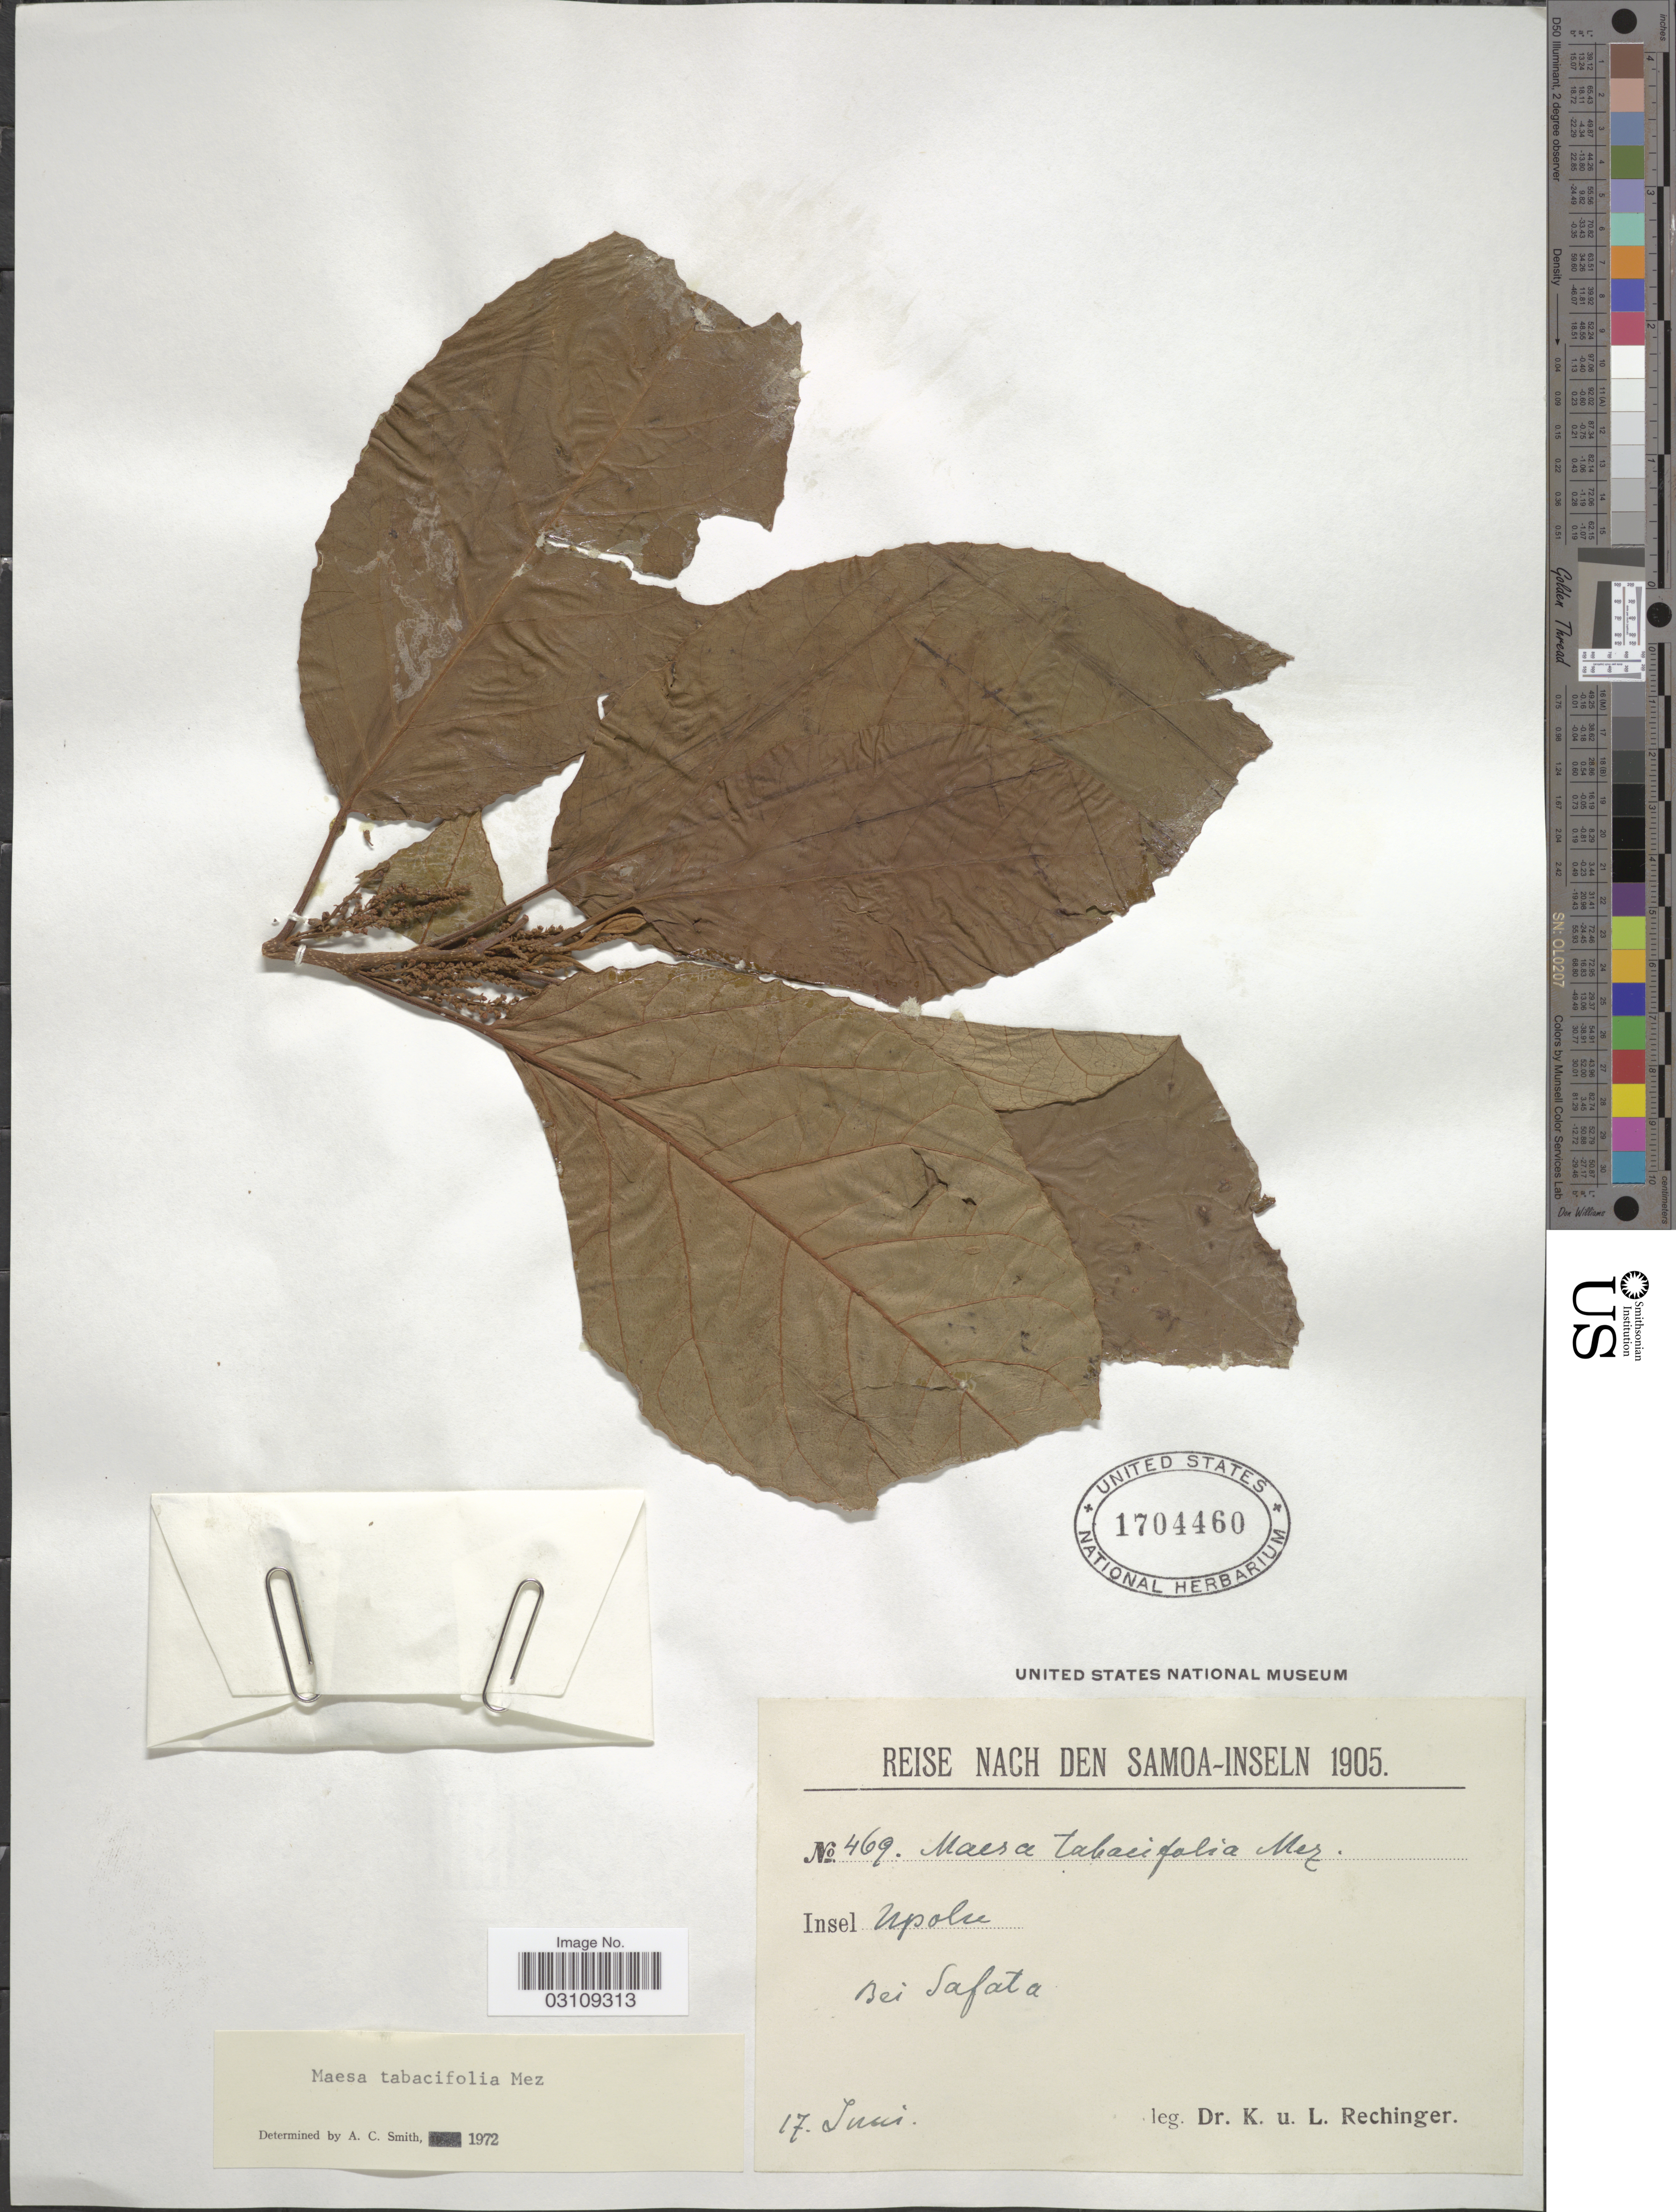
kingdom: Plantae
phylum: Tracheophyta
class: Magnoliopsida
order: Ericales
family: Primulaceae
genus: Maesa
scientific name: Maesa tabacifolia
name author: Mez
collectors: K. Rechinger & L. Rechinger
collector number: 469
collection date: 1905-06-17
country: Samoa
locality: Insel Upolu. Bei Safata.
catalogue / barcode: US 1704460